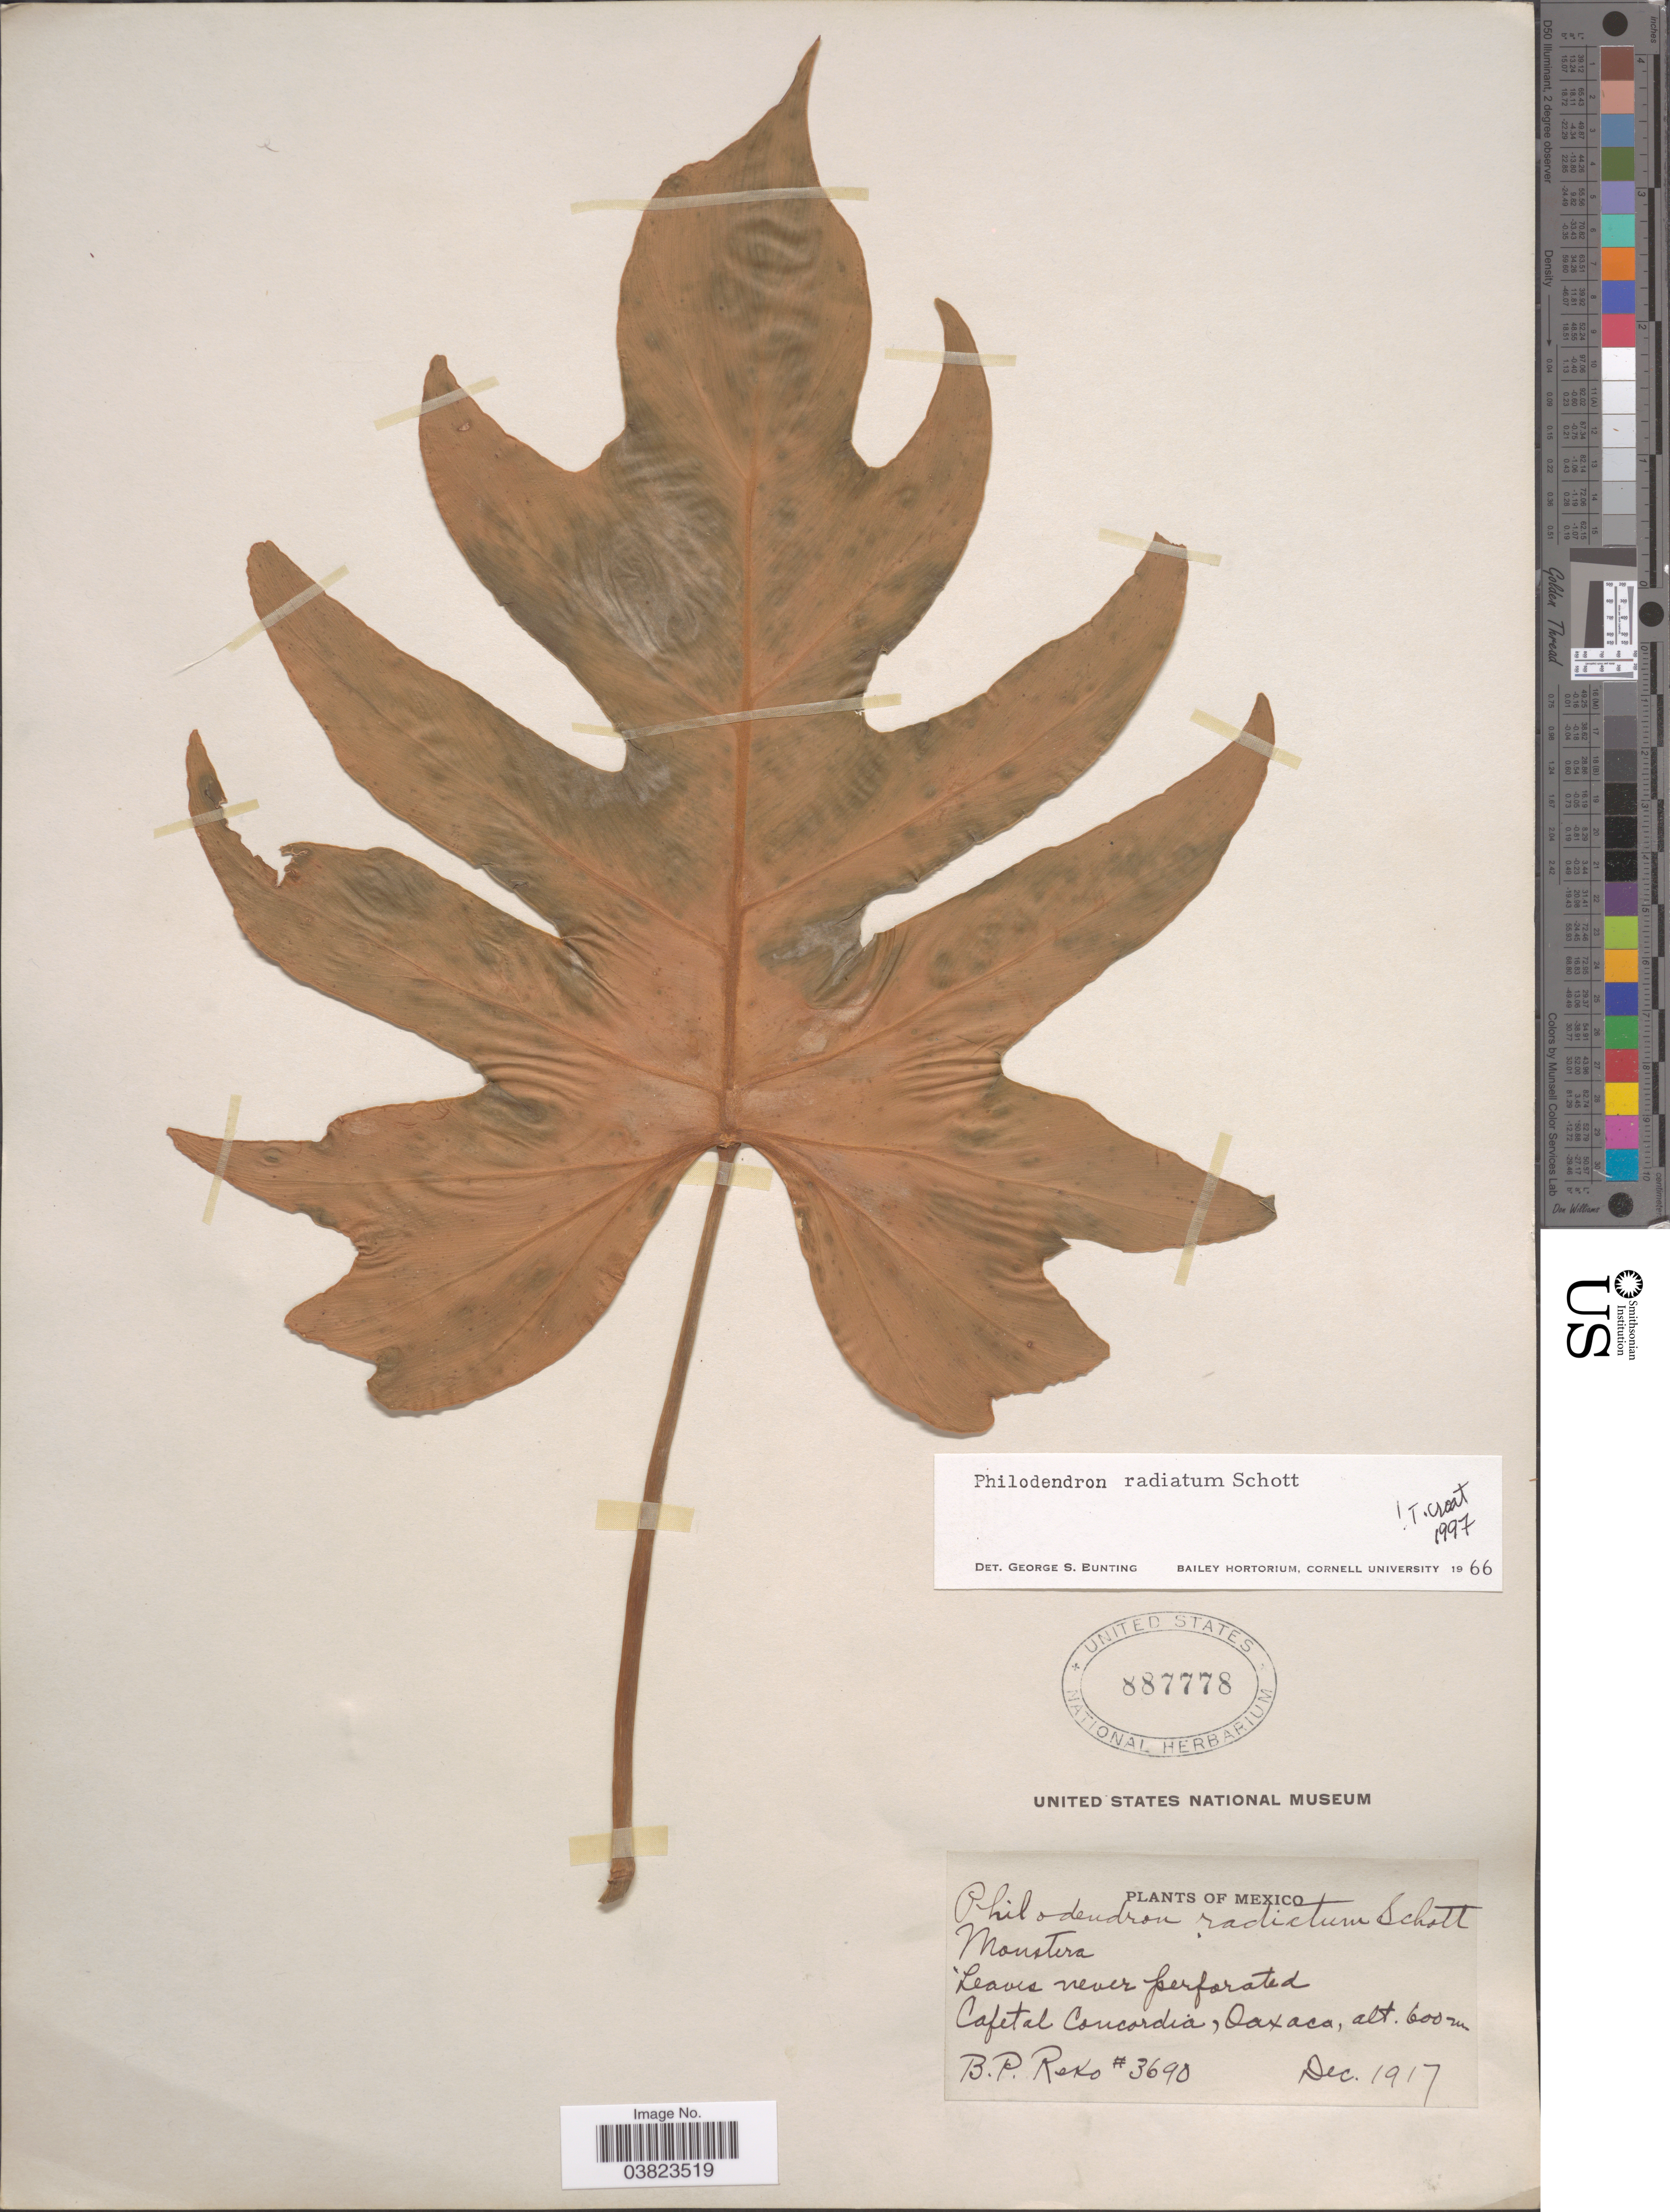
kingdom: Plantae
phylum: Tracheophyta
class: Liliopsida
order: Alismatales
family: Araceae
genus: Philodendron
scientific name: Philodendron radiatum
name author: Schott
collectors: B. P. Reko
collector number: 3690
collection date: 1917-12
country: Mexico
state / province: Oaxaca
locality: Cafetal Concordia.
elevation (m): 600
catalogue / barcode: US 887778